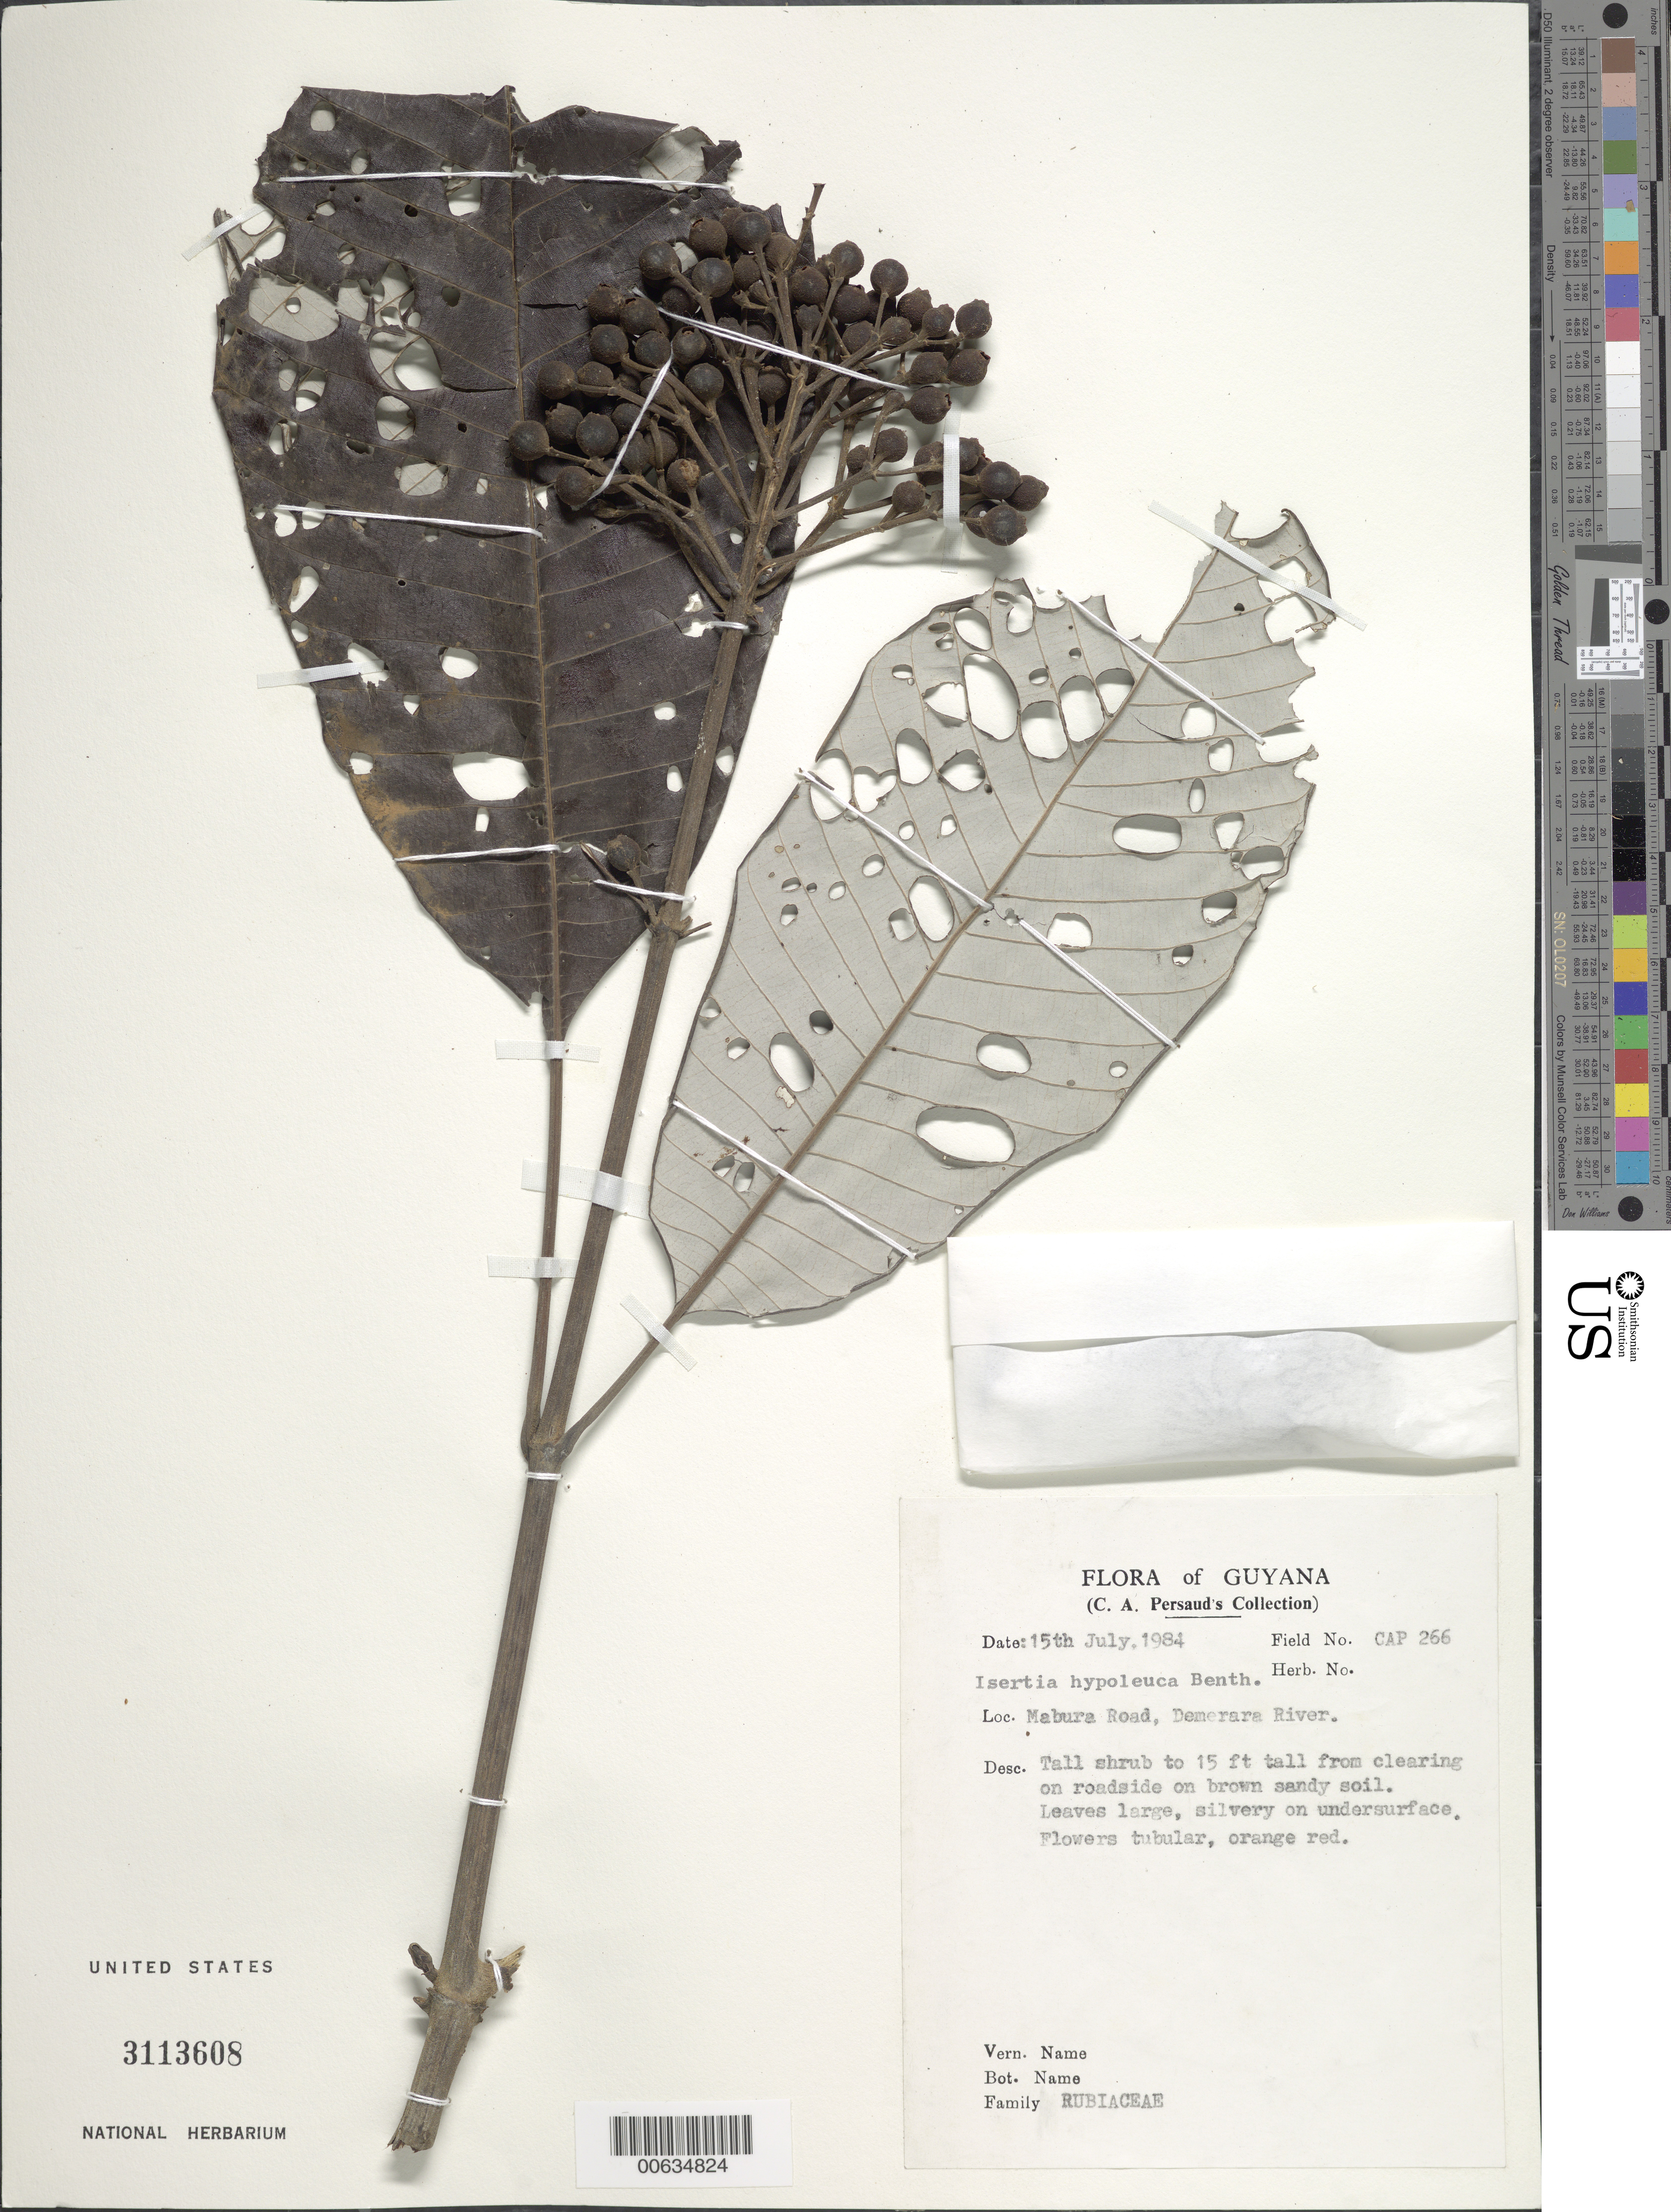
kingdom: Plantae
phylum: Tracheophyta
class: Magnoliopsida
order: Gentianales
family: Rubiaceae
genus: Isertia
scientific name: Isertia hypoleuca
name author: Benth.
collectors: A. Persaud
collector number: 266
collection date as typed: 15-Jul-84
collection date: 1984-07-15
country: Guyana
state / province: U. Demerara-Berbice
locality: Mabura Road, Demerara River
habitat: Clearing on roadside on brown sandy soil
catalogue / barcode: US 3113608